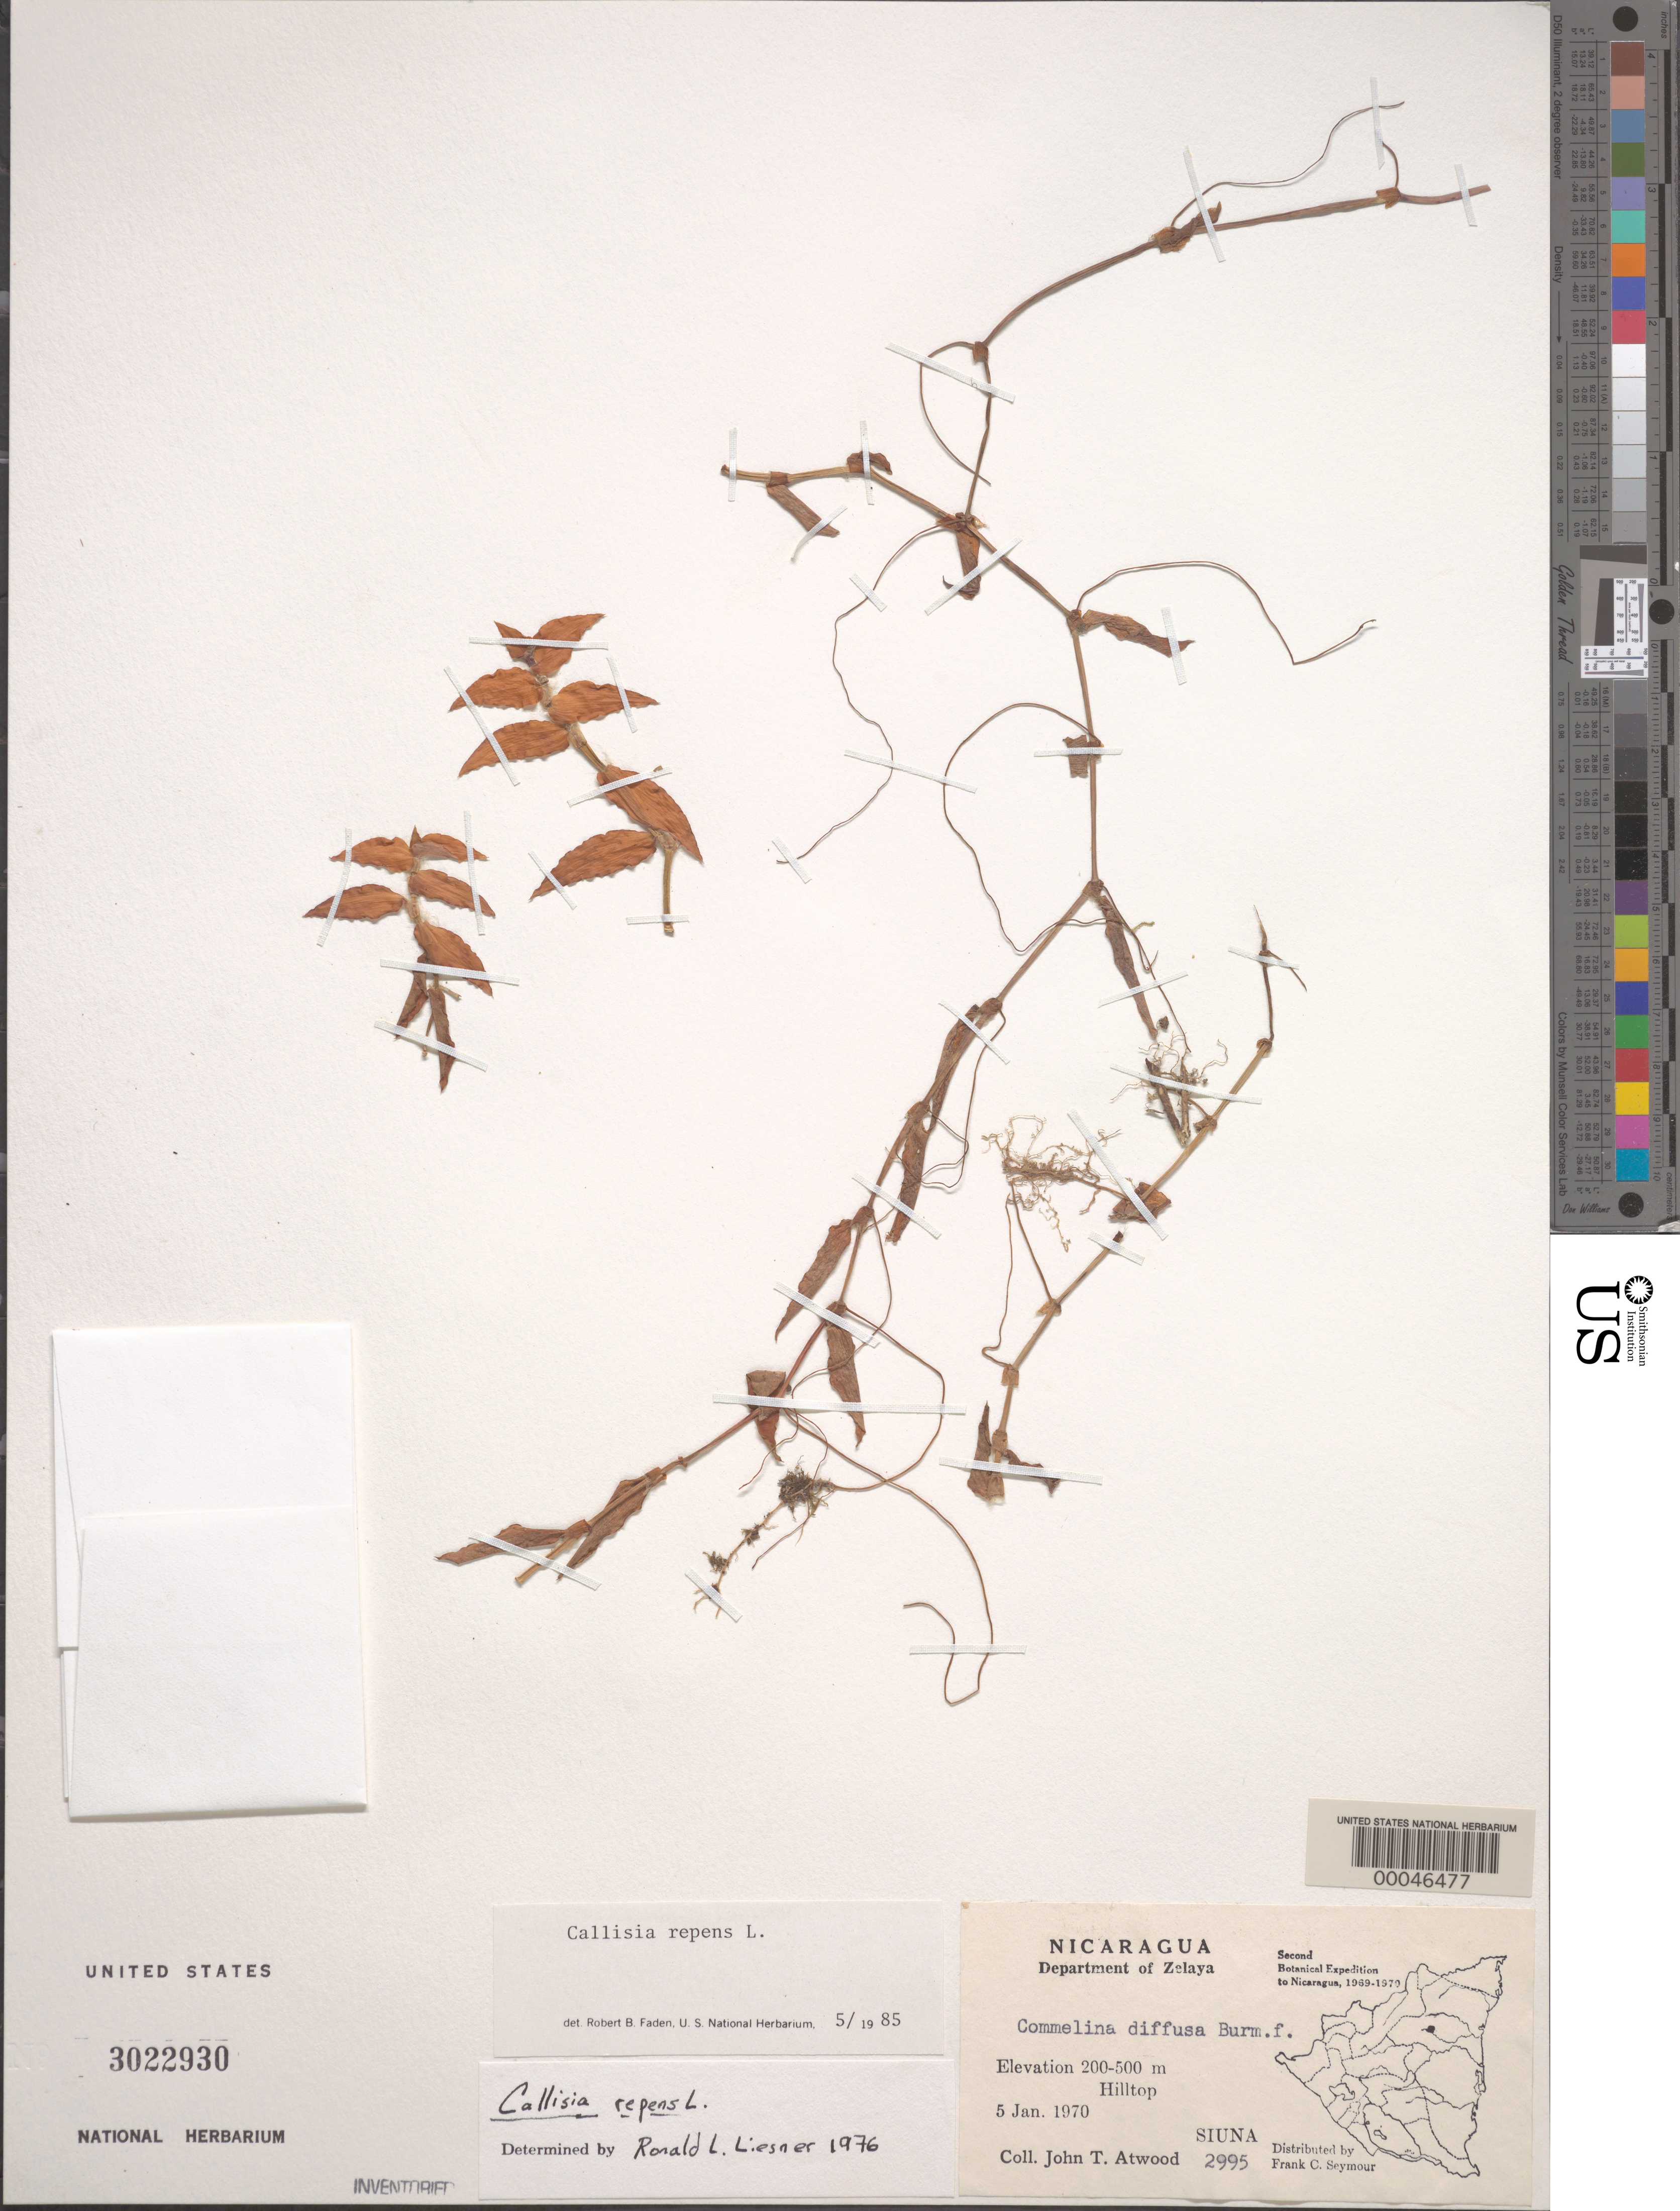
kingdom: Plantae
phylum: Tracheophyta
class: Liliopsida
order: Commelinales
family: Commelinaceae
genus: Callisia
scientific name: Callisia repens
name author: (Jacq.) L.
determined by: Faden, Robert B., (US), Smithsonian Institution - National Museum of Natural History (UNITED STATES)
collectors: J. T. Atwood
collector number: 2995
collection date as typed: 05 Jan 1970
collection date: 1970-01-05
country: Nicaragua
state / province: Atlántico Norte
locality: Siuna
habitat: Hilltop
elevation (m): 200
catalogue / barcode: US 3022930